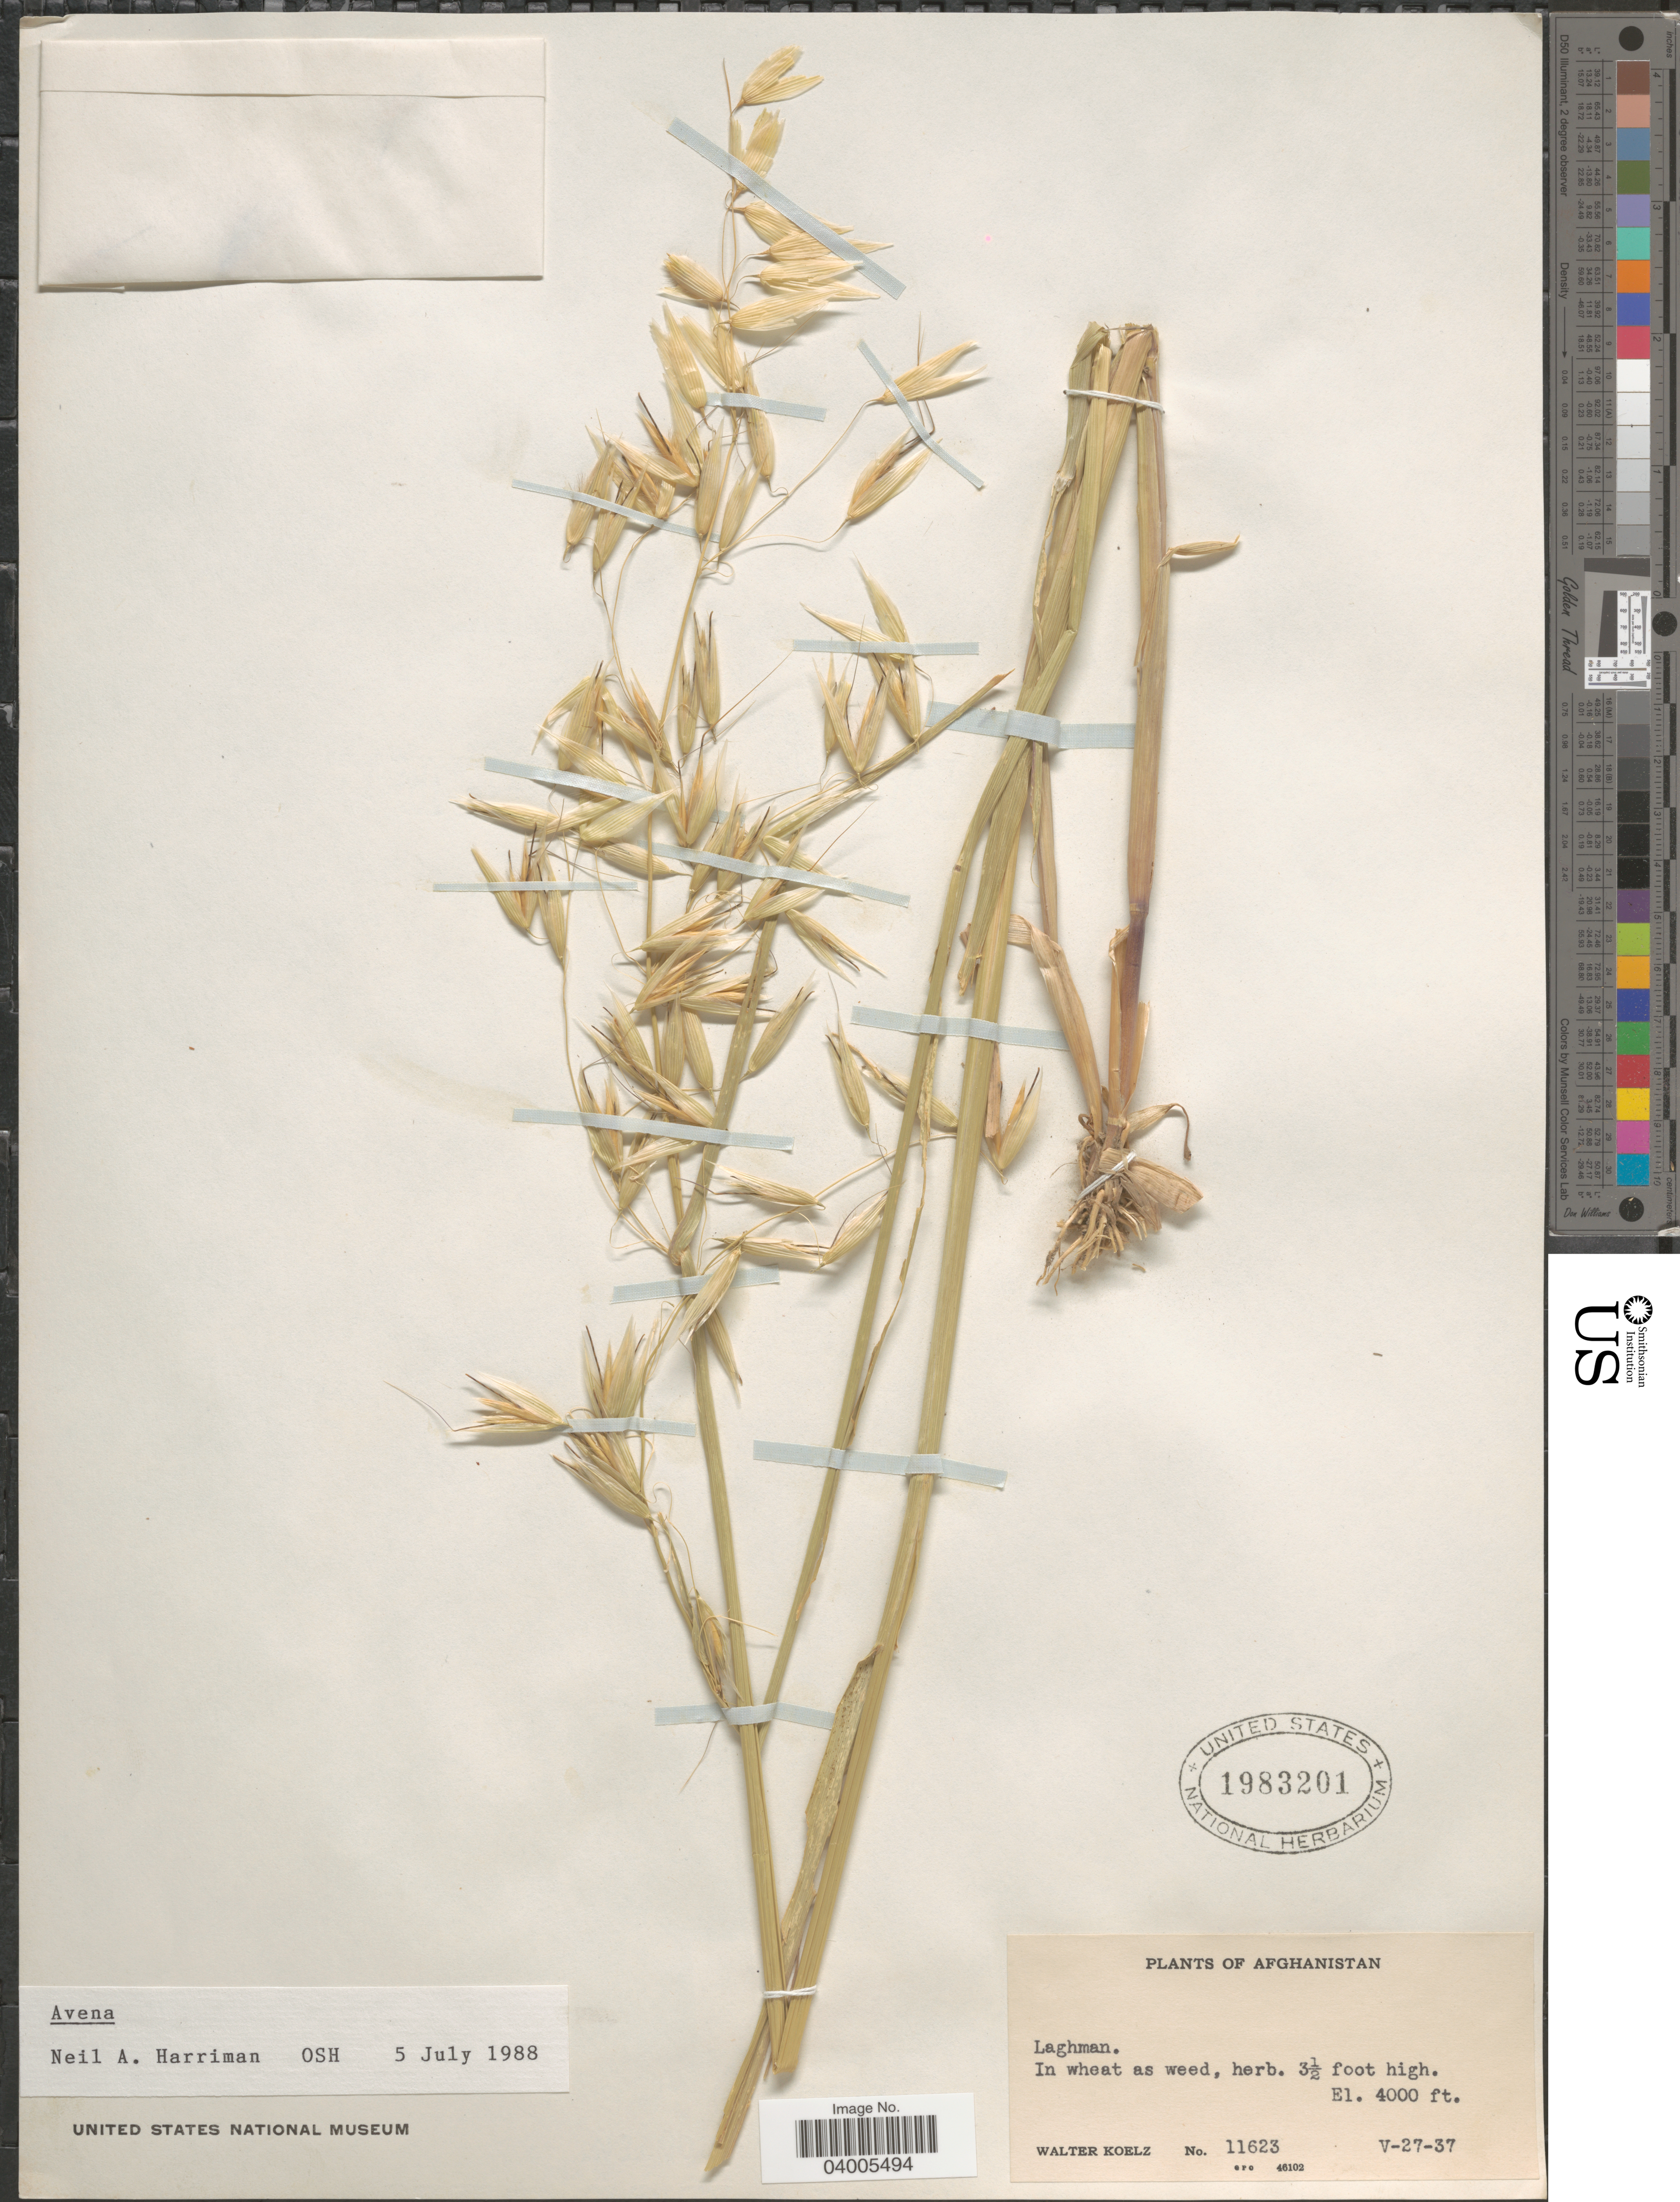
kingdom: Plantae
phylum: Tracheophyta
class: Liliopsida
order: Poales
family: Poaceae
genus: Avena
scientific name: Avena sp.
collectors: W. N. Koelz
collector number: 11623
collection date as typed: Transcribed d/m/y: 27/5/37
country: Afghanistan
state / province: Laghman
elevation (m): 1219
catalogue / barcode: US 1983201